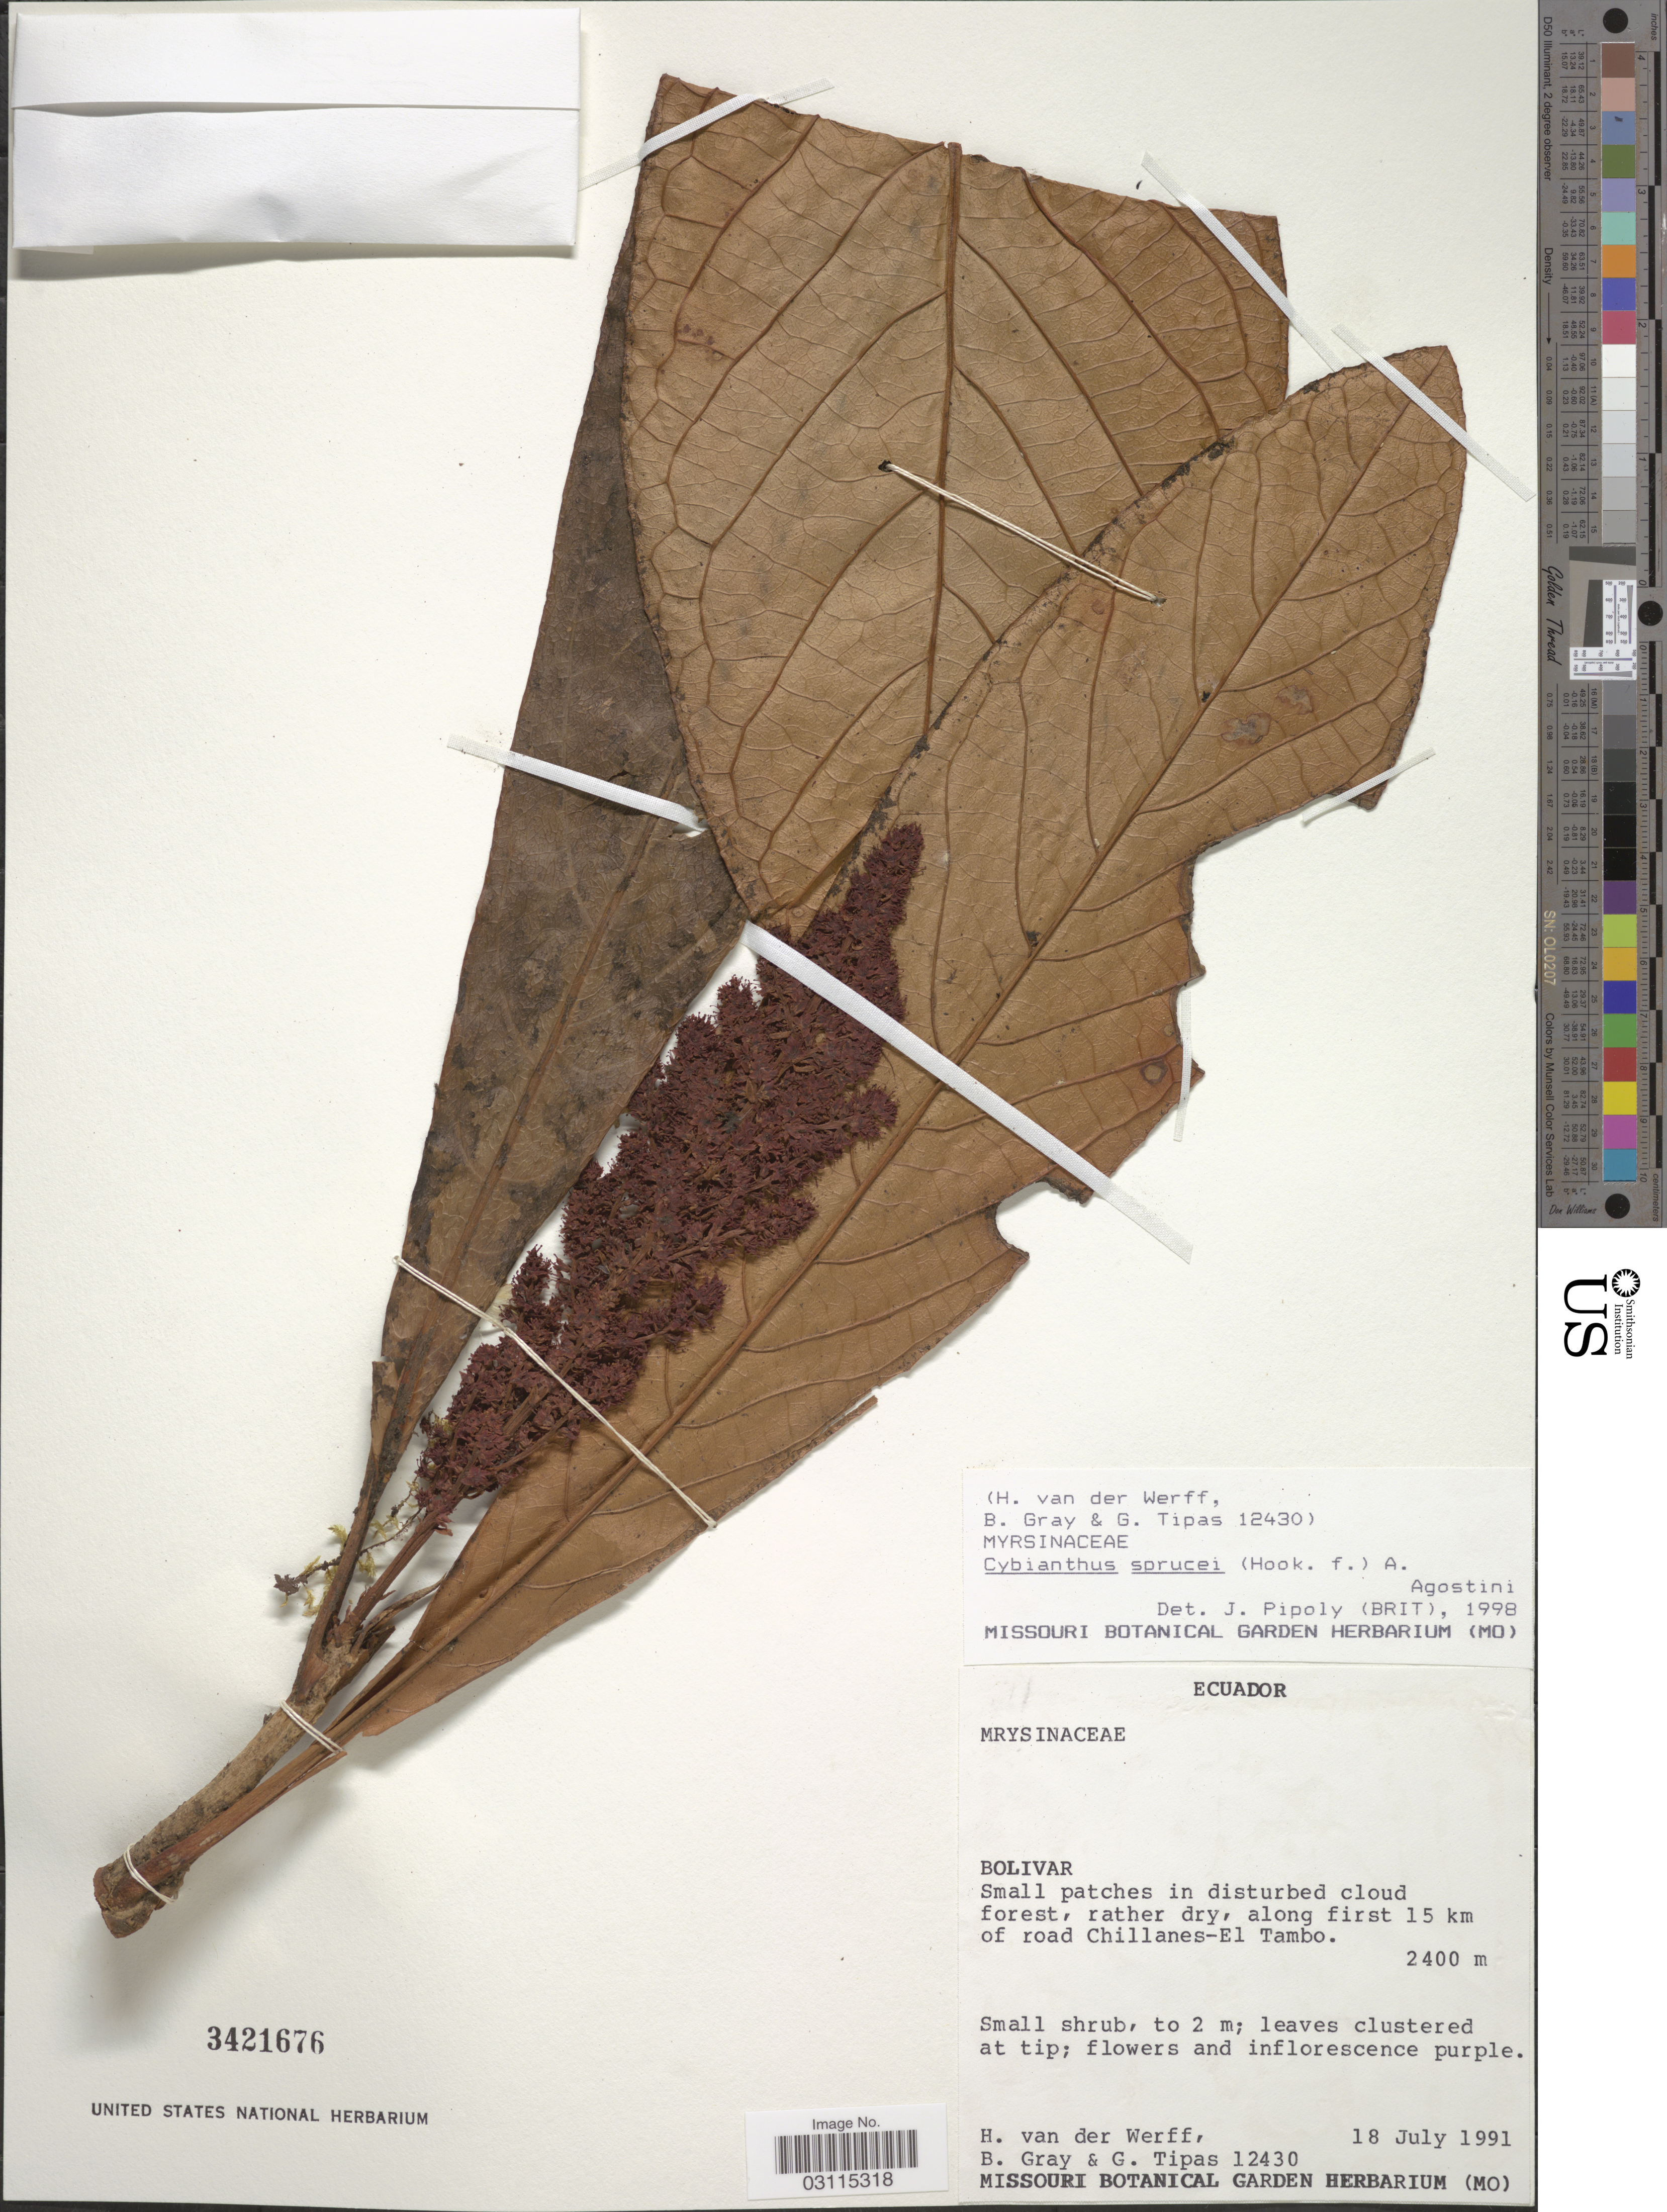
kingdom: Plantae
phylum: Tracheophyta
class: Magnoliopsida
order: Ericales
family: Primulaceae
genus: Cybianthus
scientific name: Cybianthus sprucei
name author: (Hook. f.) G. Agostini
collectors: H. van der Werff, B. Gray & G. Tipas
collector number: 12430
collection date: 1991-07-18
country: Ecuador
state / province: Bolívar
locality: Along first 15 km of road Chillanes-El Tambo.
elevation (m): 2400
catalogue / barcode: US 3421676